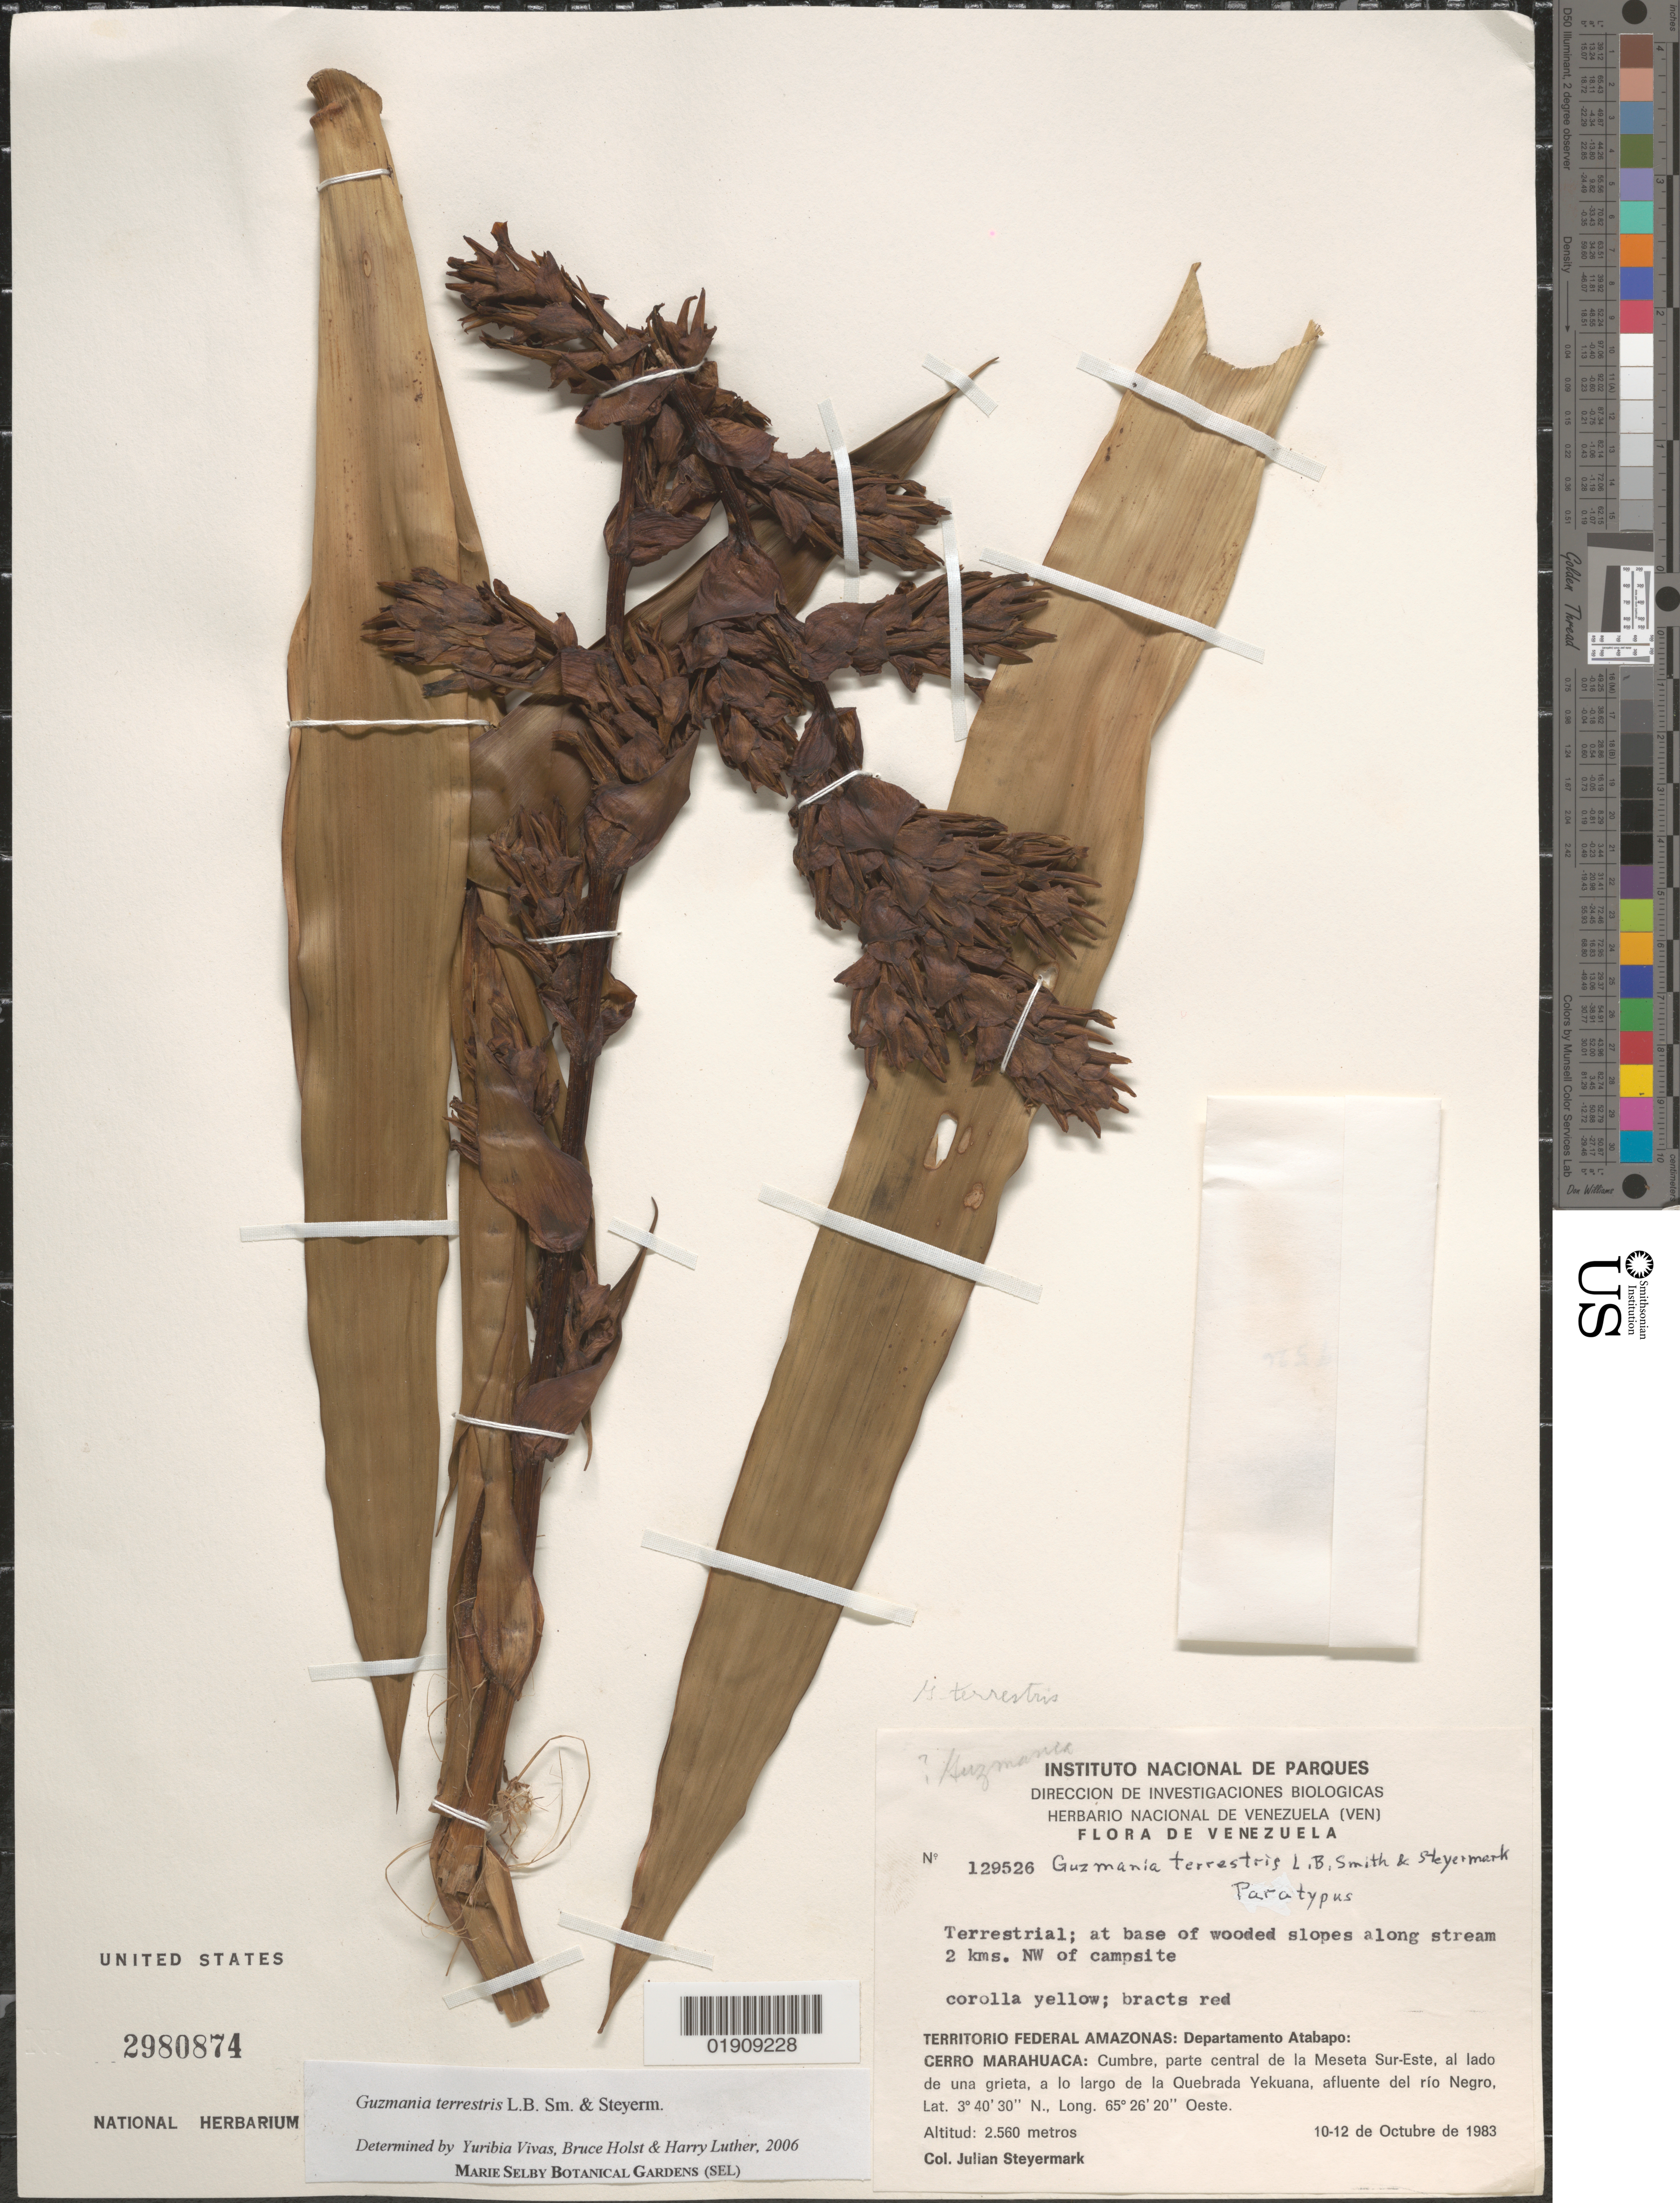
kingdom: Plantae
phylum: Tracheophyta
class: Liliopsida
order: Poales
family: Bromeliaceae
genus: Guzmania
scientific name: Guzmania terrestris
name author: L.B. Sm. & Steyerm.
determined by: Vivas, Yuribia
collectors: J. Steyermark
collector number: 129526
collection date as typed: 10-Oct-83 to 12-Oct-83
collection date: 1983-10-10/1983-10-12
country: Venezuela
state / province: Amazonas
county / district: Atabapo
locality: Cerro Marahuaca, cumbre, parte central de la Meseta Sur-Este, a lo largo de la Quebrada Yekuanam, afluente del río Negro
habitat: at base of wooded slopes along stream, 2km NW of campsite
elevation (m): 2560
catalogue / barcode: US 2980874